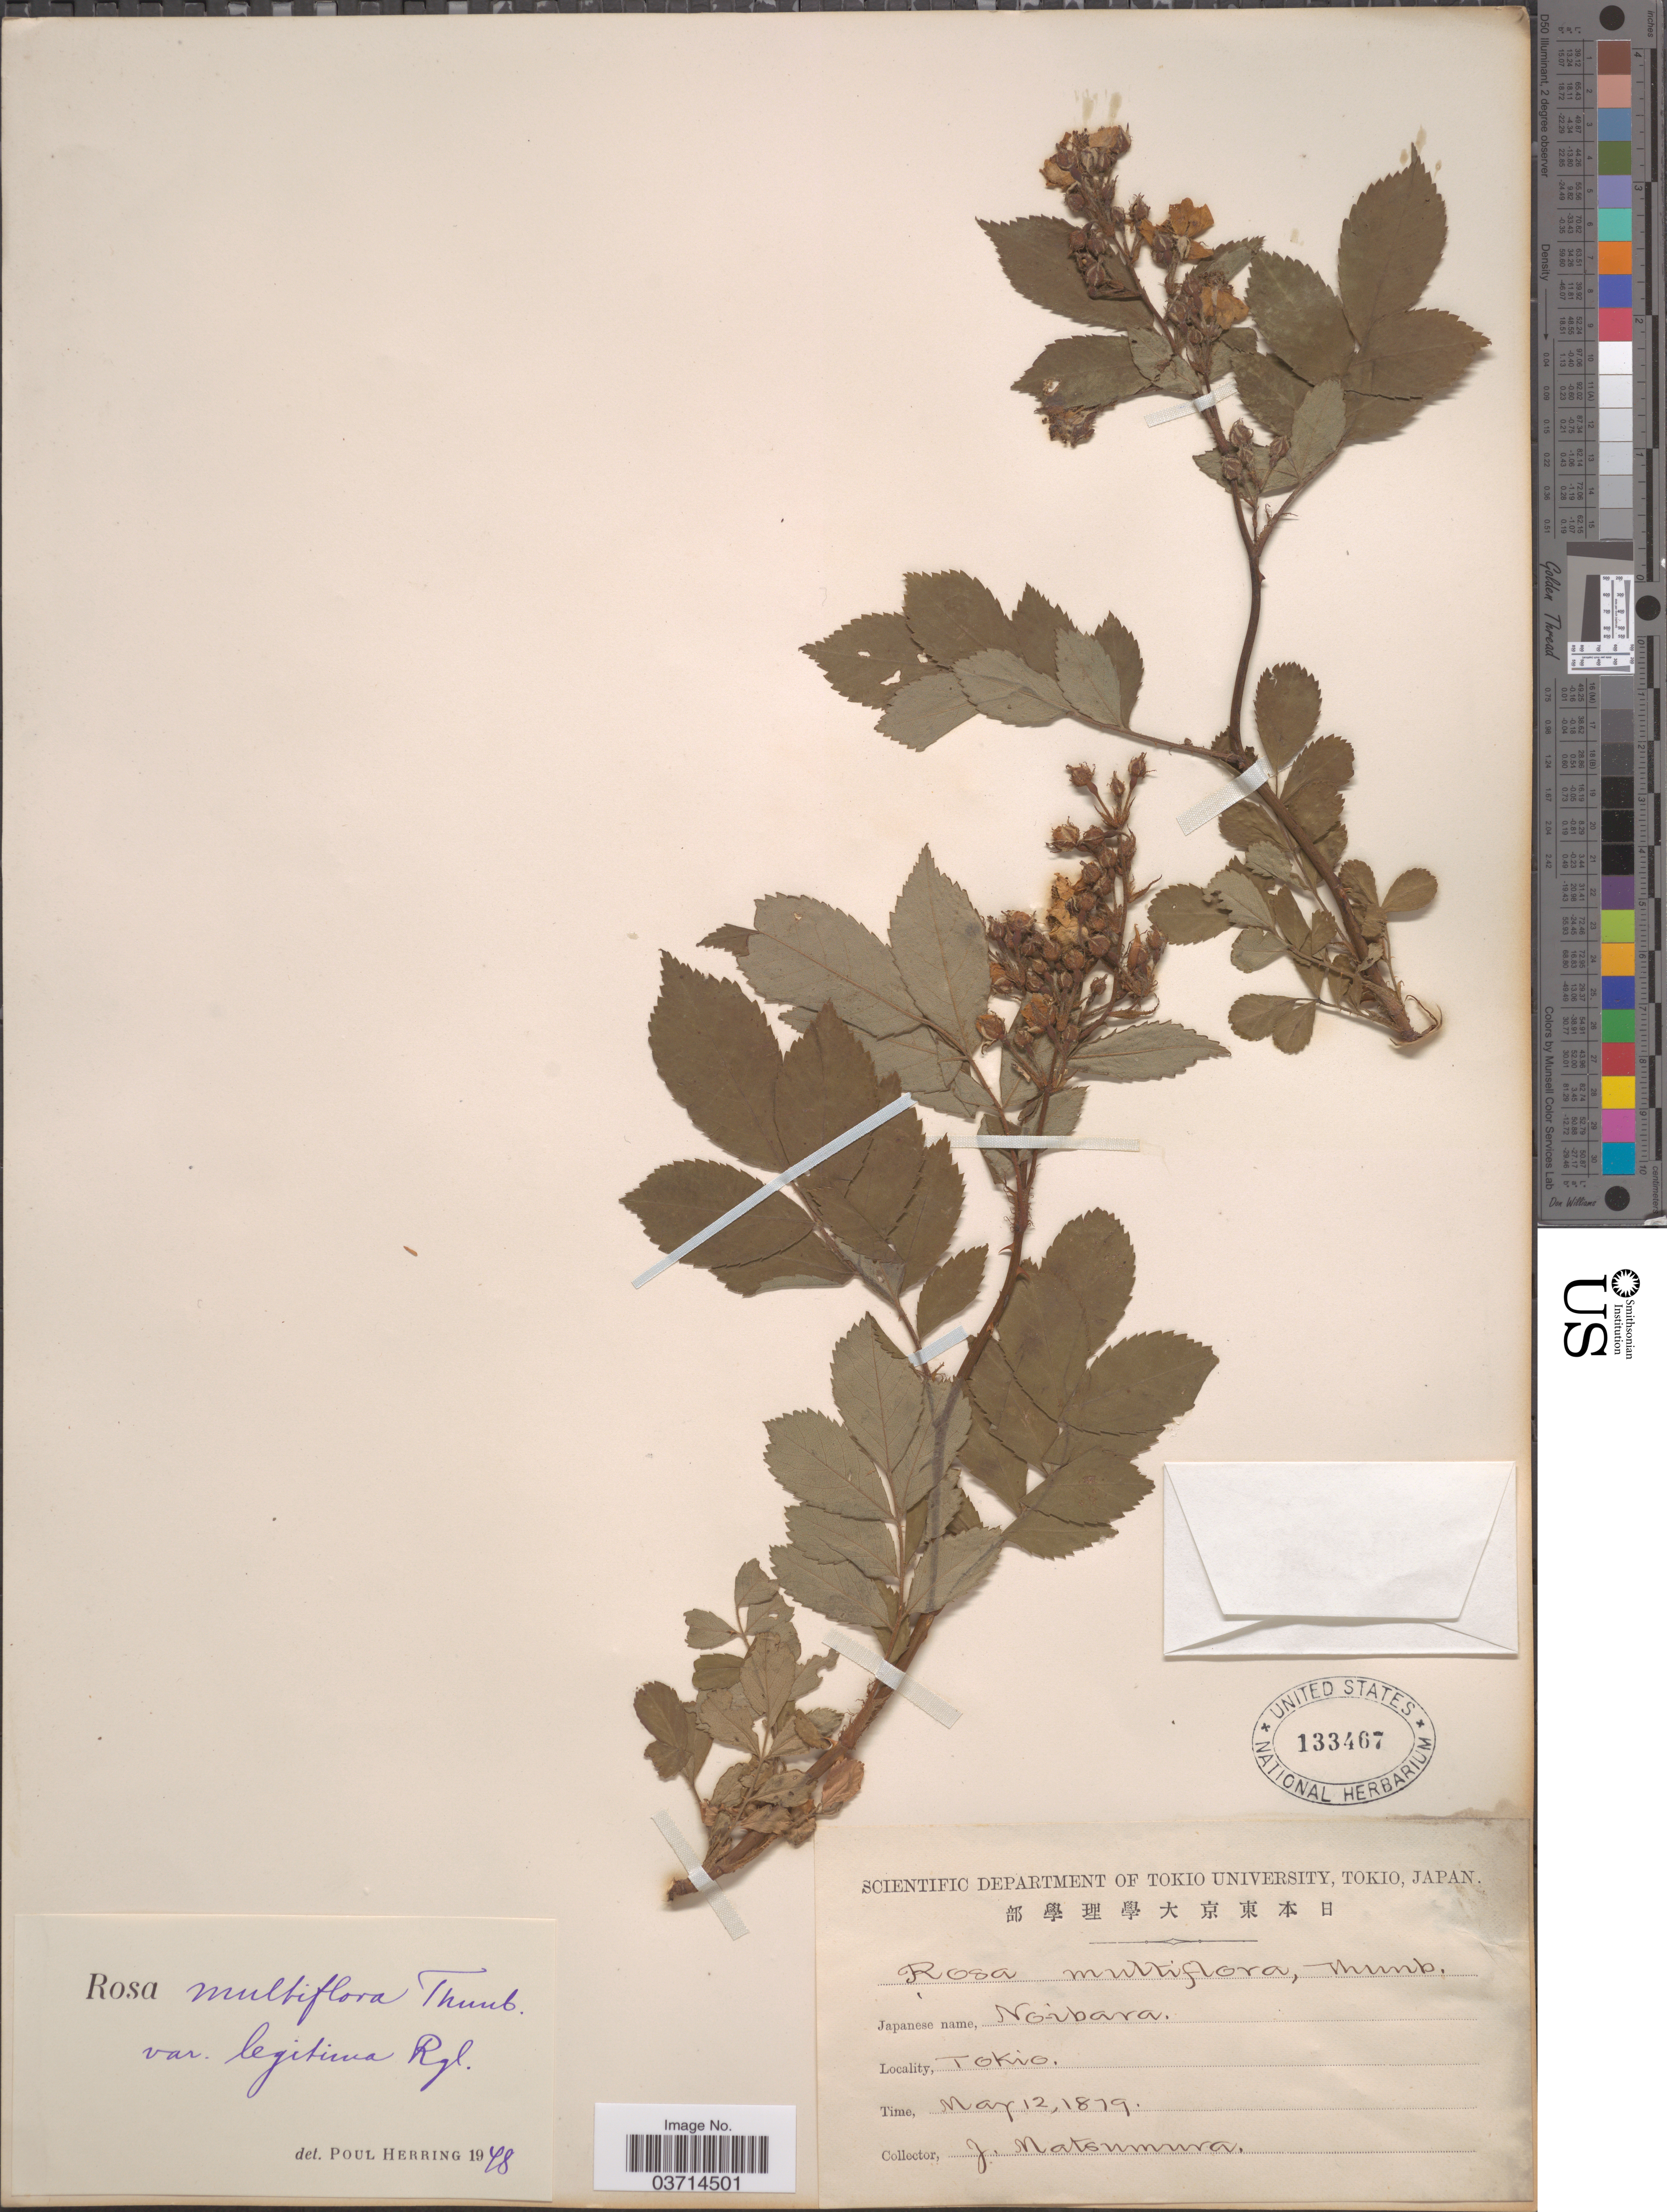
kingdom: Plantae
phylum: Tracheophyta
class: Magnoliopsida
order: Rosales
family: Rosaceae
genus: Rosa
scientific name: Rosa multiflora var. legitima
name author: Regel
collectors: J. Natsumura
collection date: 1879-05-12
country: Japan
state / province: Tokyo, Federal City of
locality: Tokio.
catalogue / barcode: US 133467